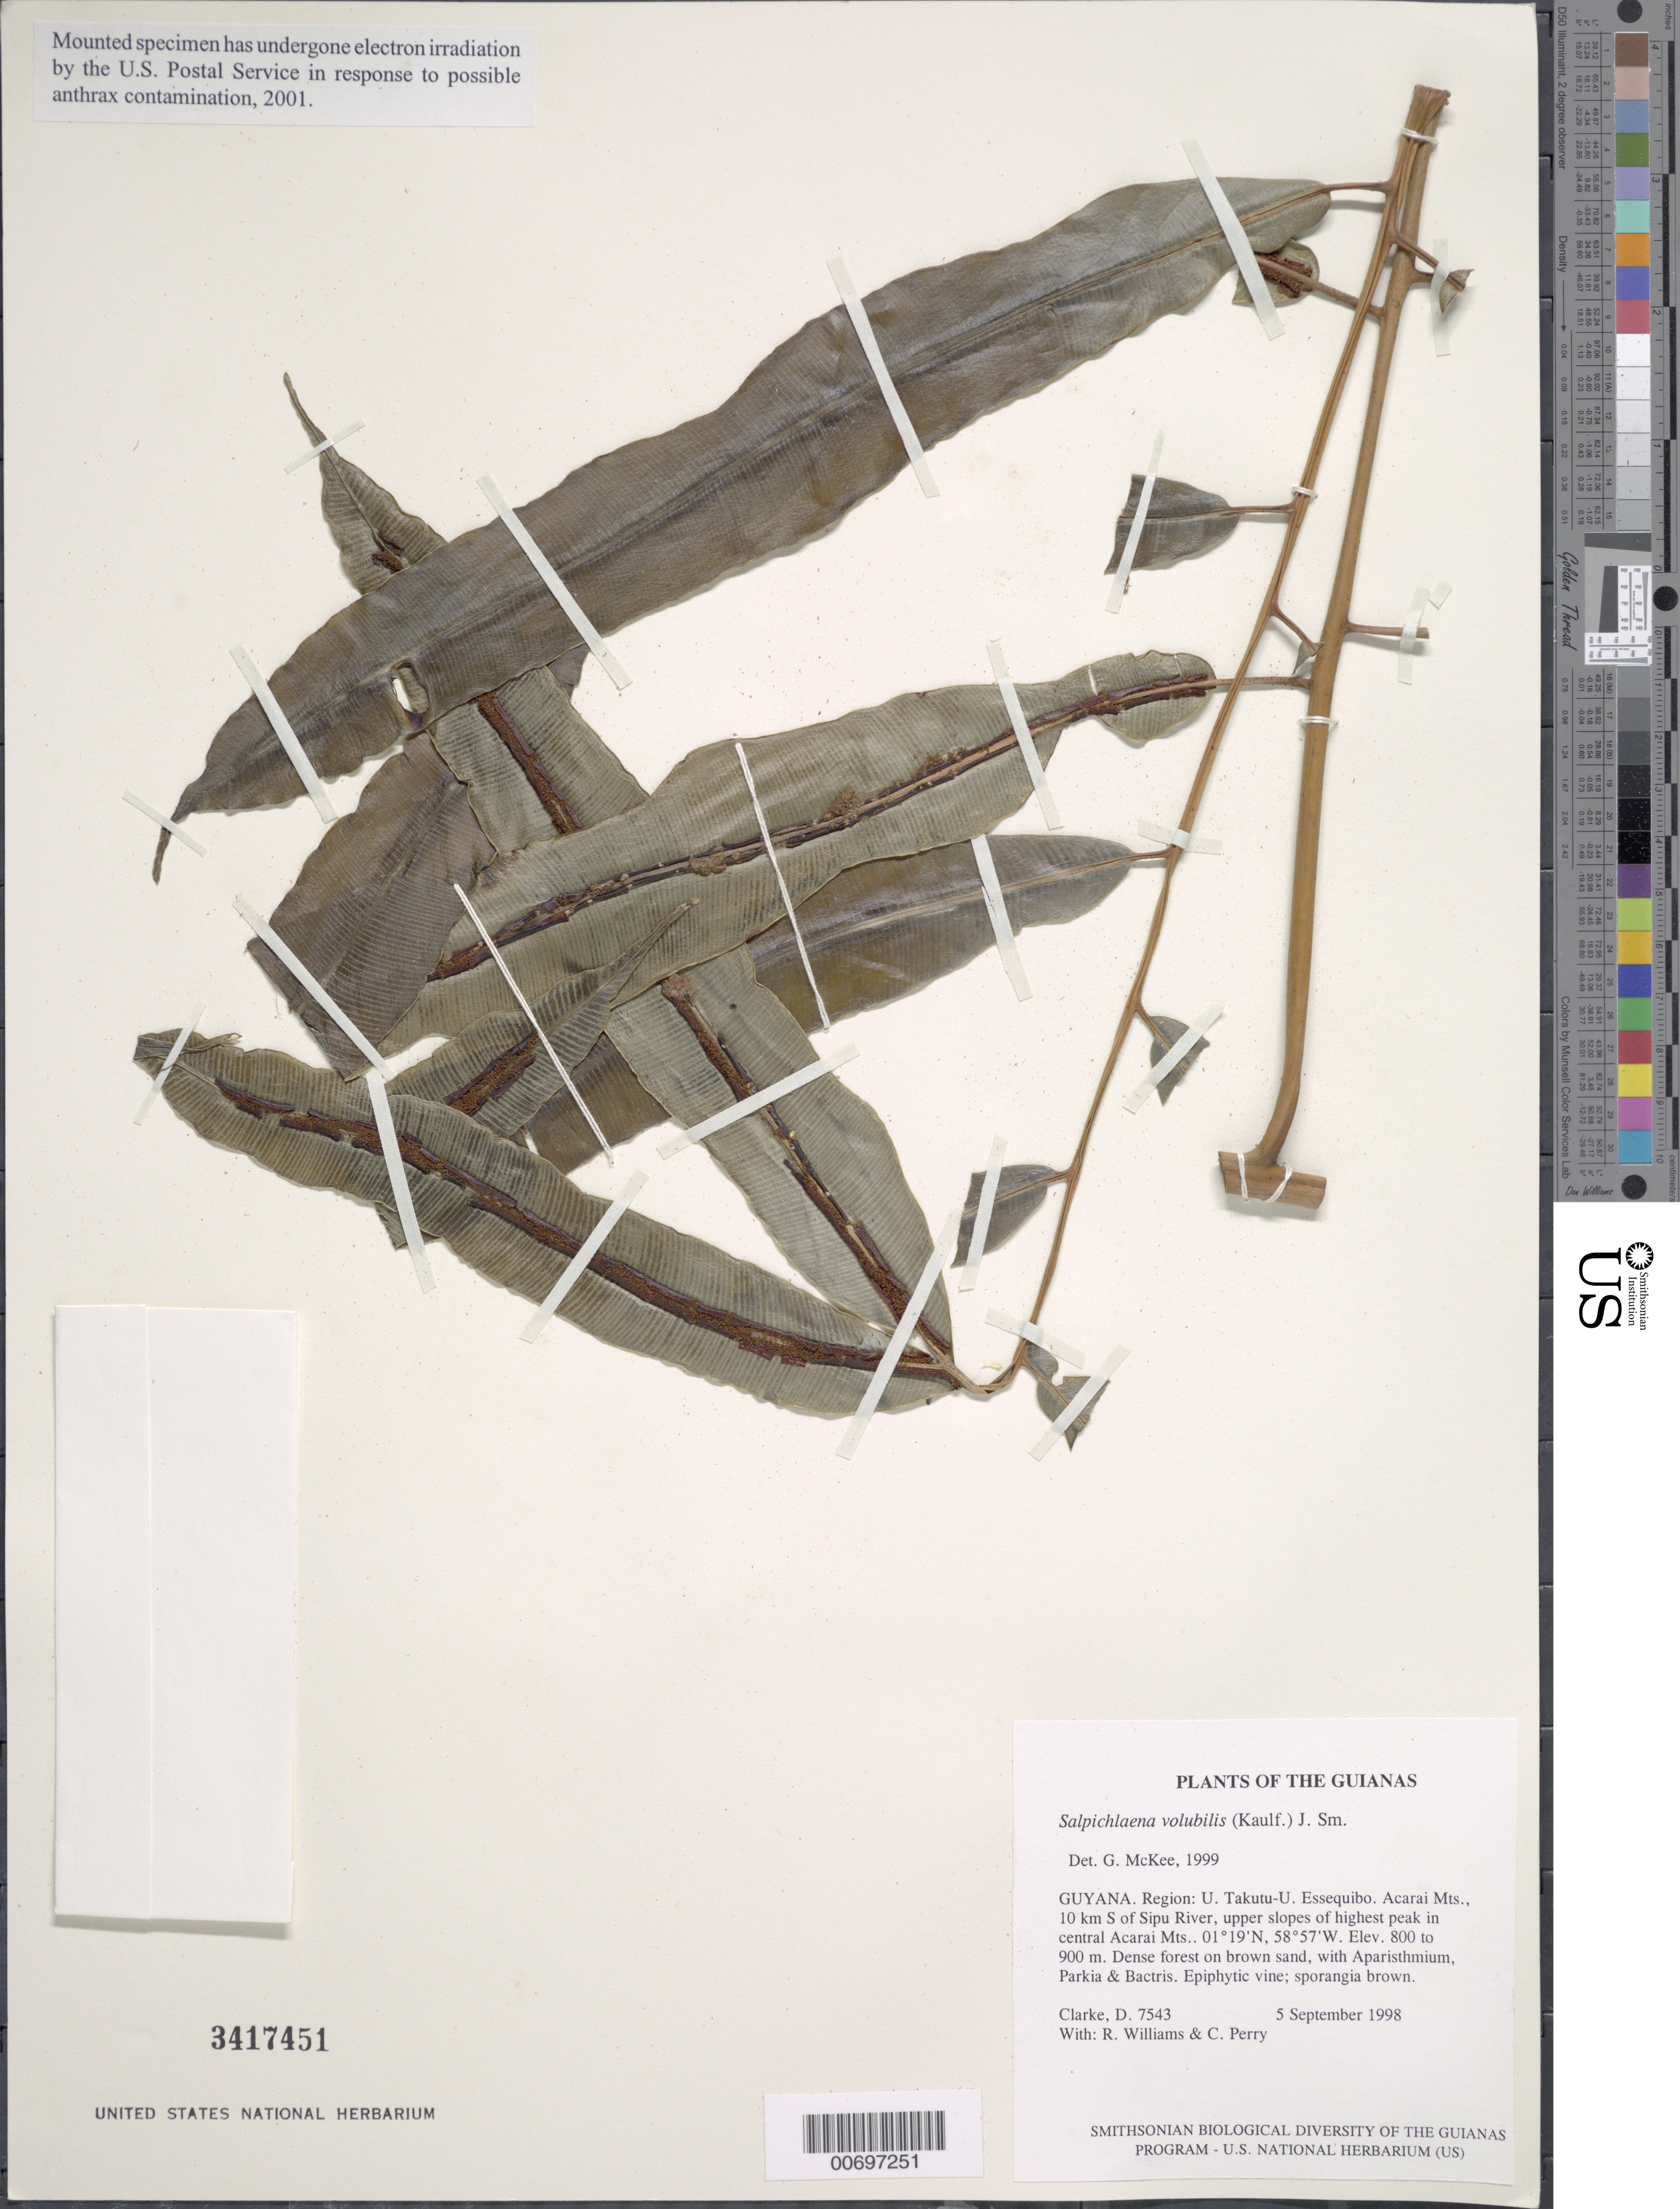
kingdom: Plantae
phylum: Tracheophyta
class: Polypodiopsida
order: Polypodiales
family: Blechnaceae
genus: Salpichlaena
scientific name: Salpichlaena volubilis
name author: (Kaulf.) J. Sm.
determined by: McKee, G. S., (US), NMNH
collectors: H. D. Clarke, R. Williams & C. Perry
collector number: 7543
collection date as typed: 5 September 1998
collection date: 1998-09-05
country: Guyana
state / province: U. Takutu-U. Essequibo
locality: Acarai Mts., 10 km S of Sipu River, upper slopes of highest peak in central Acarai Mts.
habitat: Dense forest on brown sand, with Aparisthmium, Parkia & Bactris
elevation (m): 800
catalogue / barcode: US 3417451